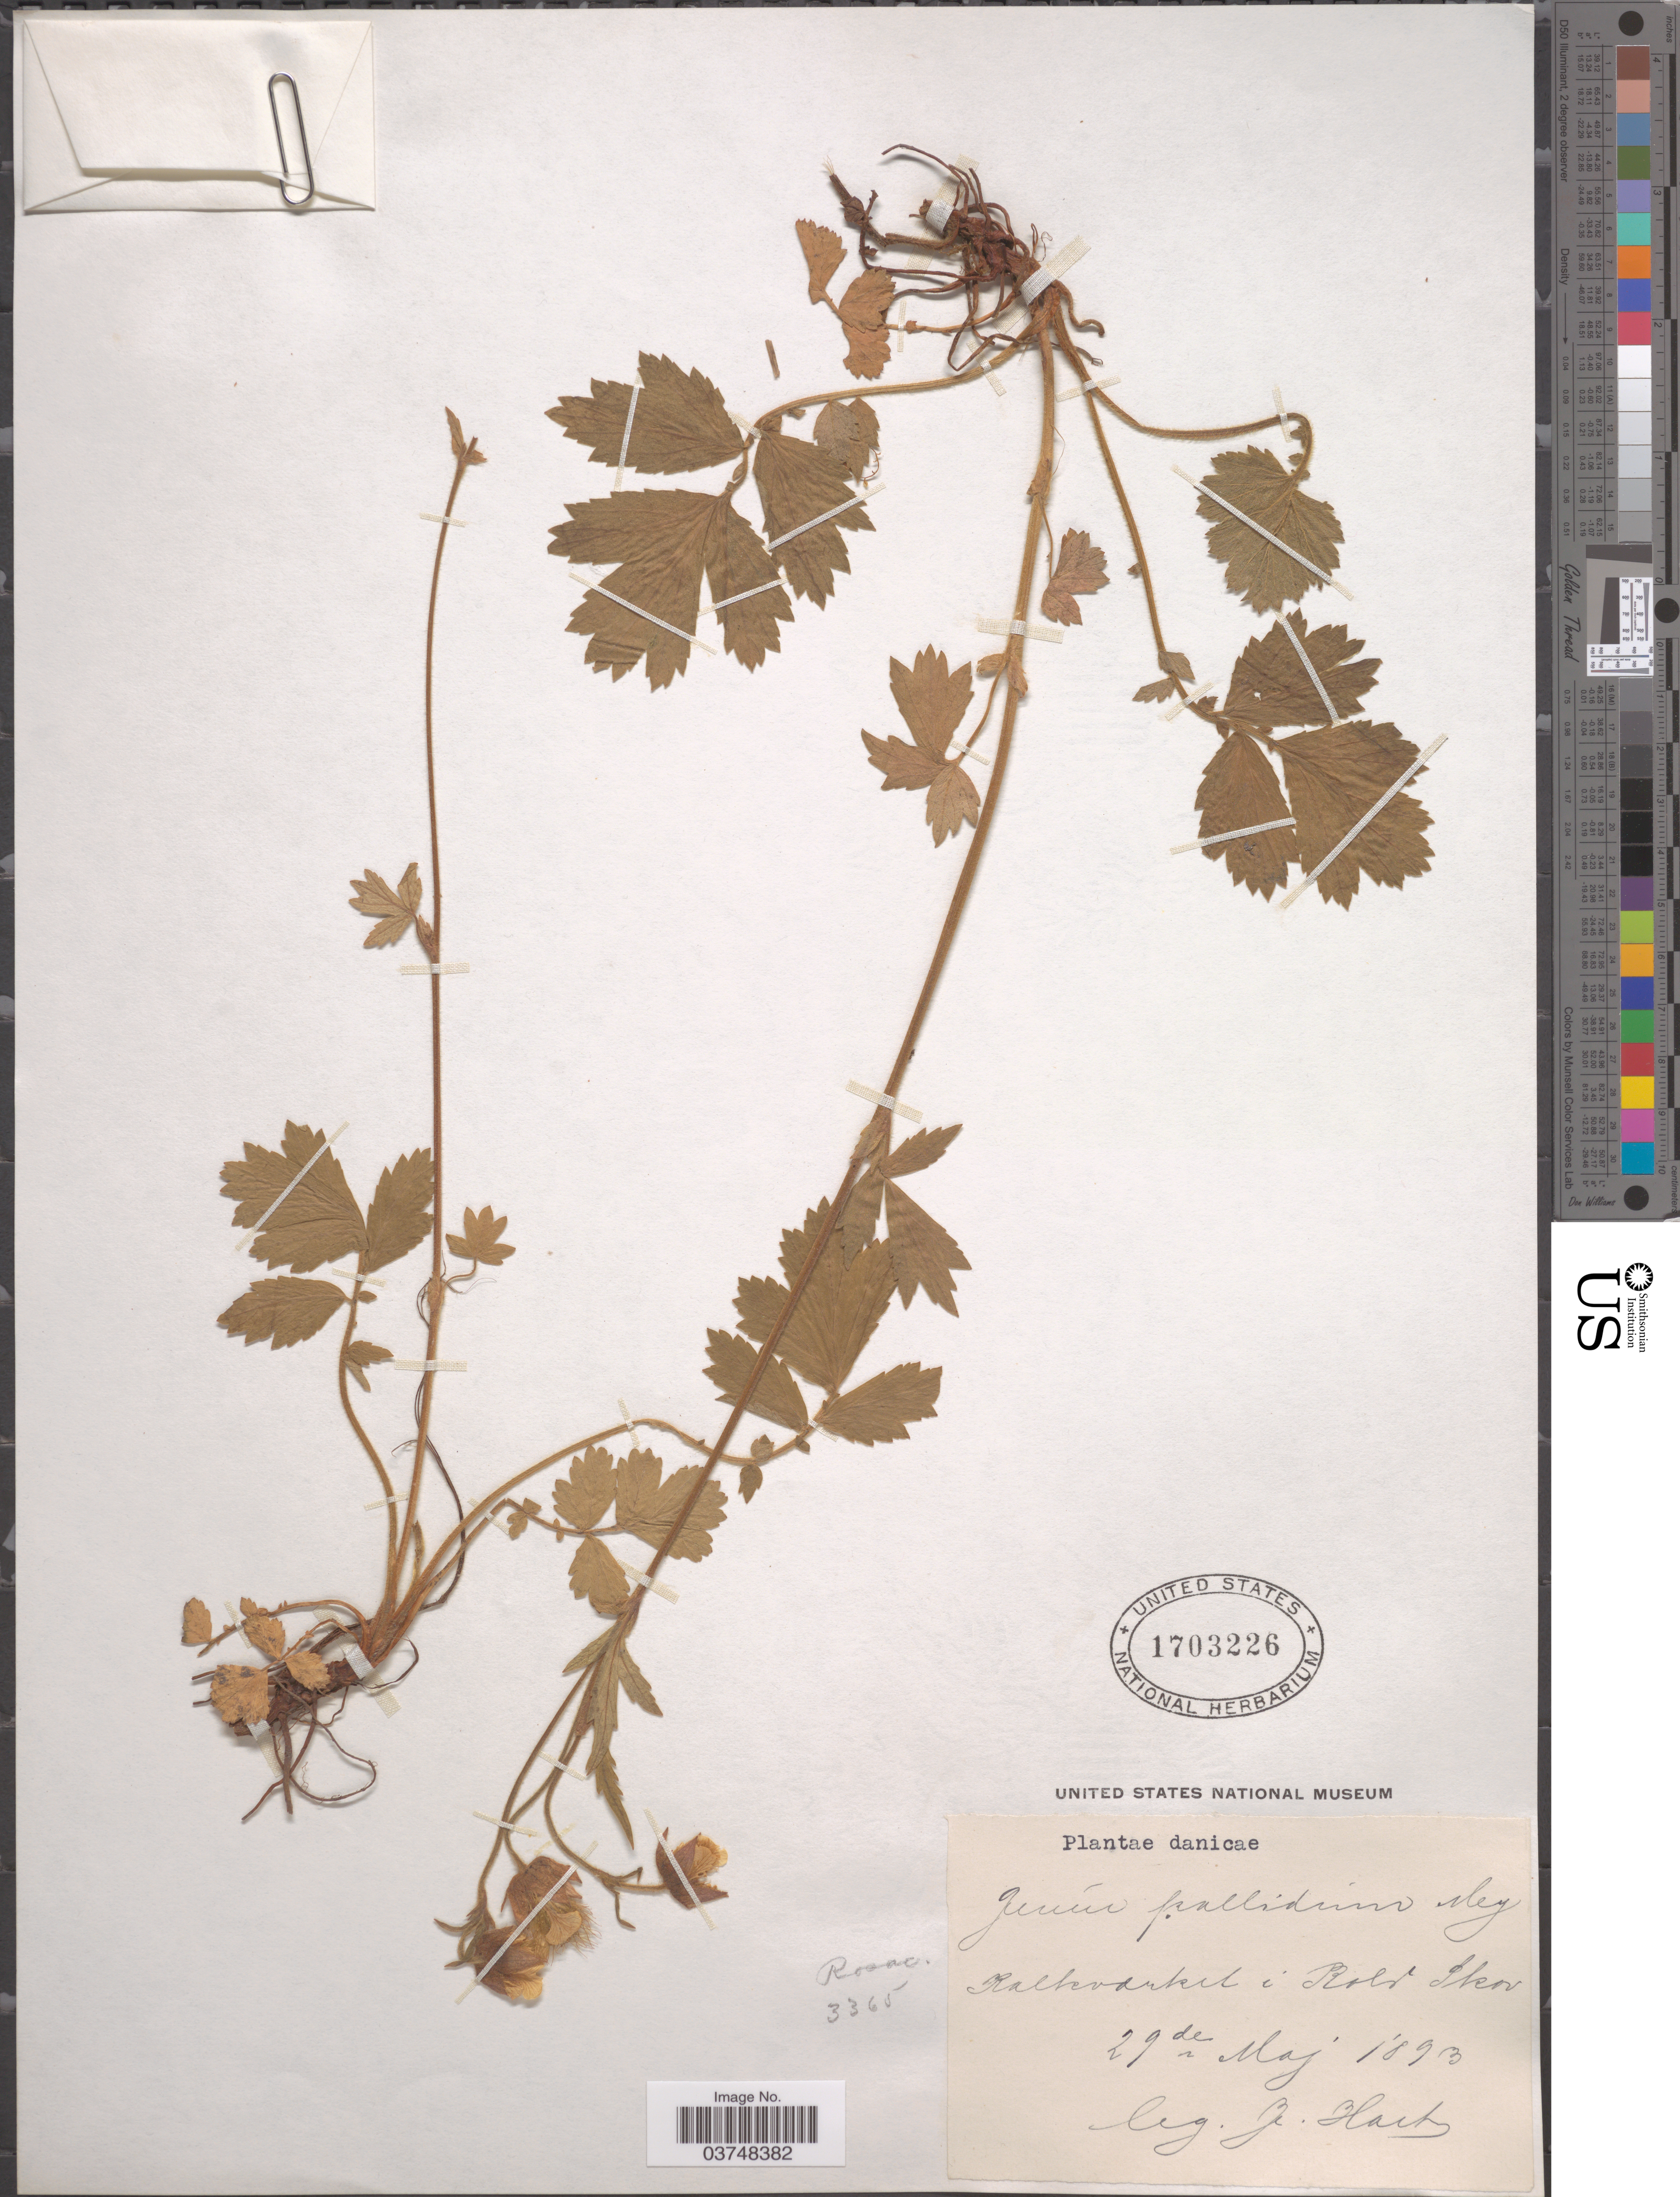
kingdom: Plantae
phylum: Tracheophyta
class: Magnoliopsida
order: Rosales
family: Rosaceae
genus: Geum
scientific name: Geum pallidum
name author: Fisch. & C.A. Mey.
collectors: J. Black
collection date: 1893-05-29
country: Denmark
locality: Danicae. Ralkvarkel i Rolv Skov.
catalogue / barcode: US 1703226